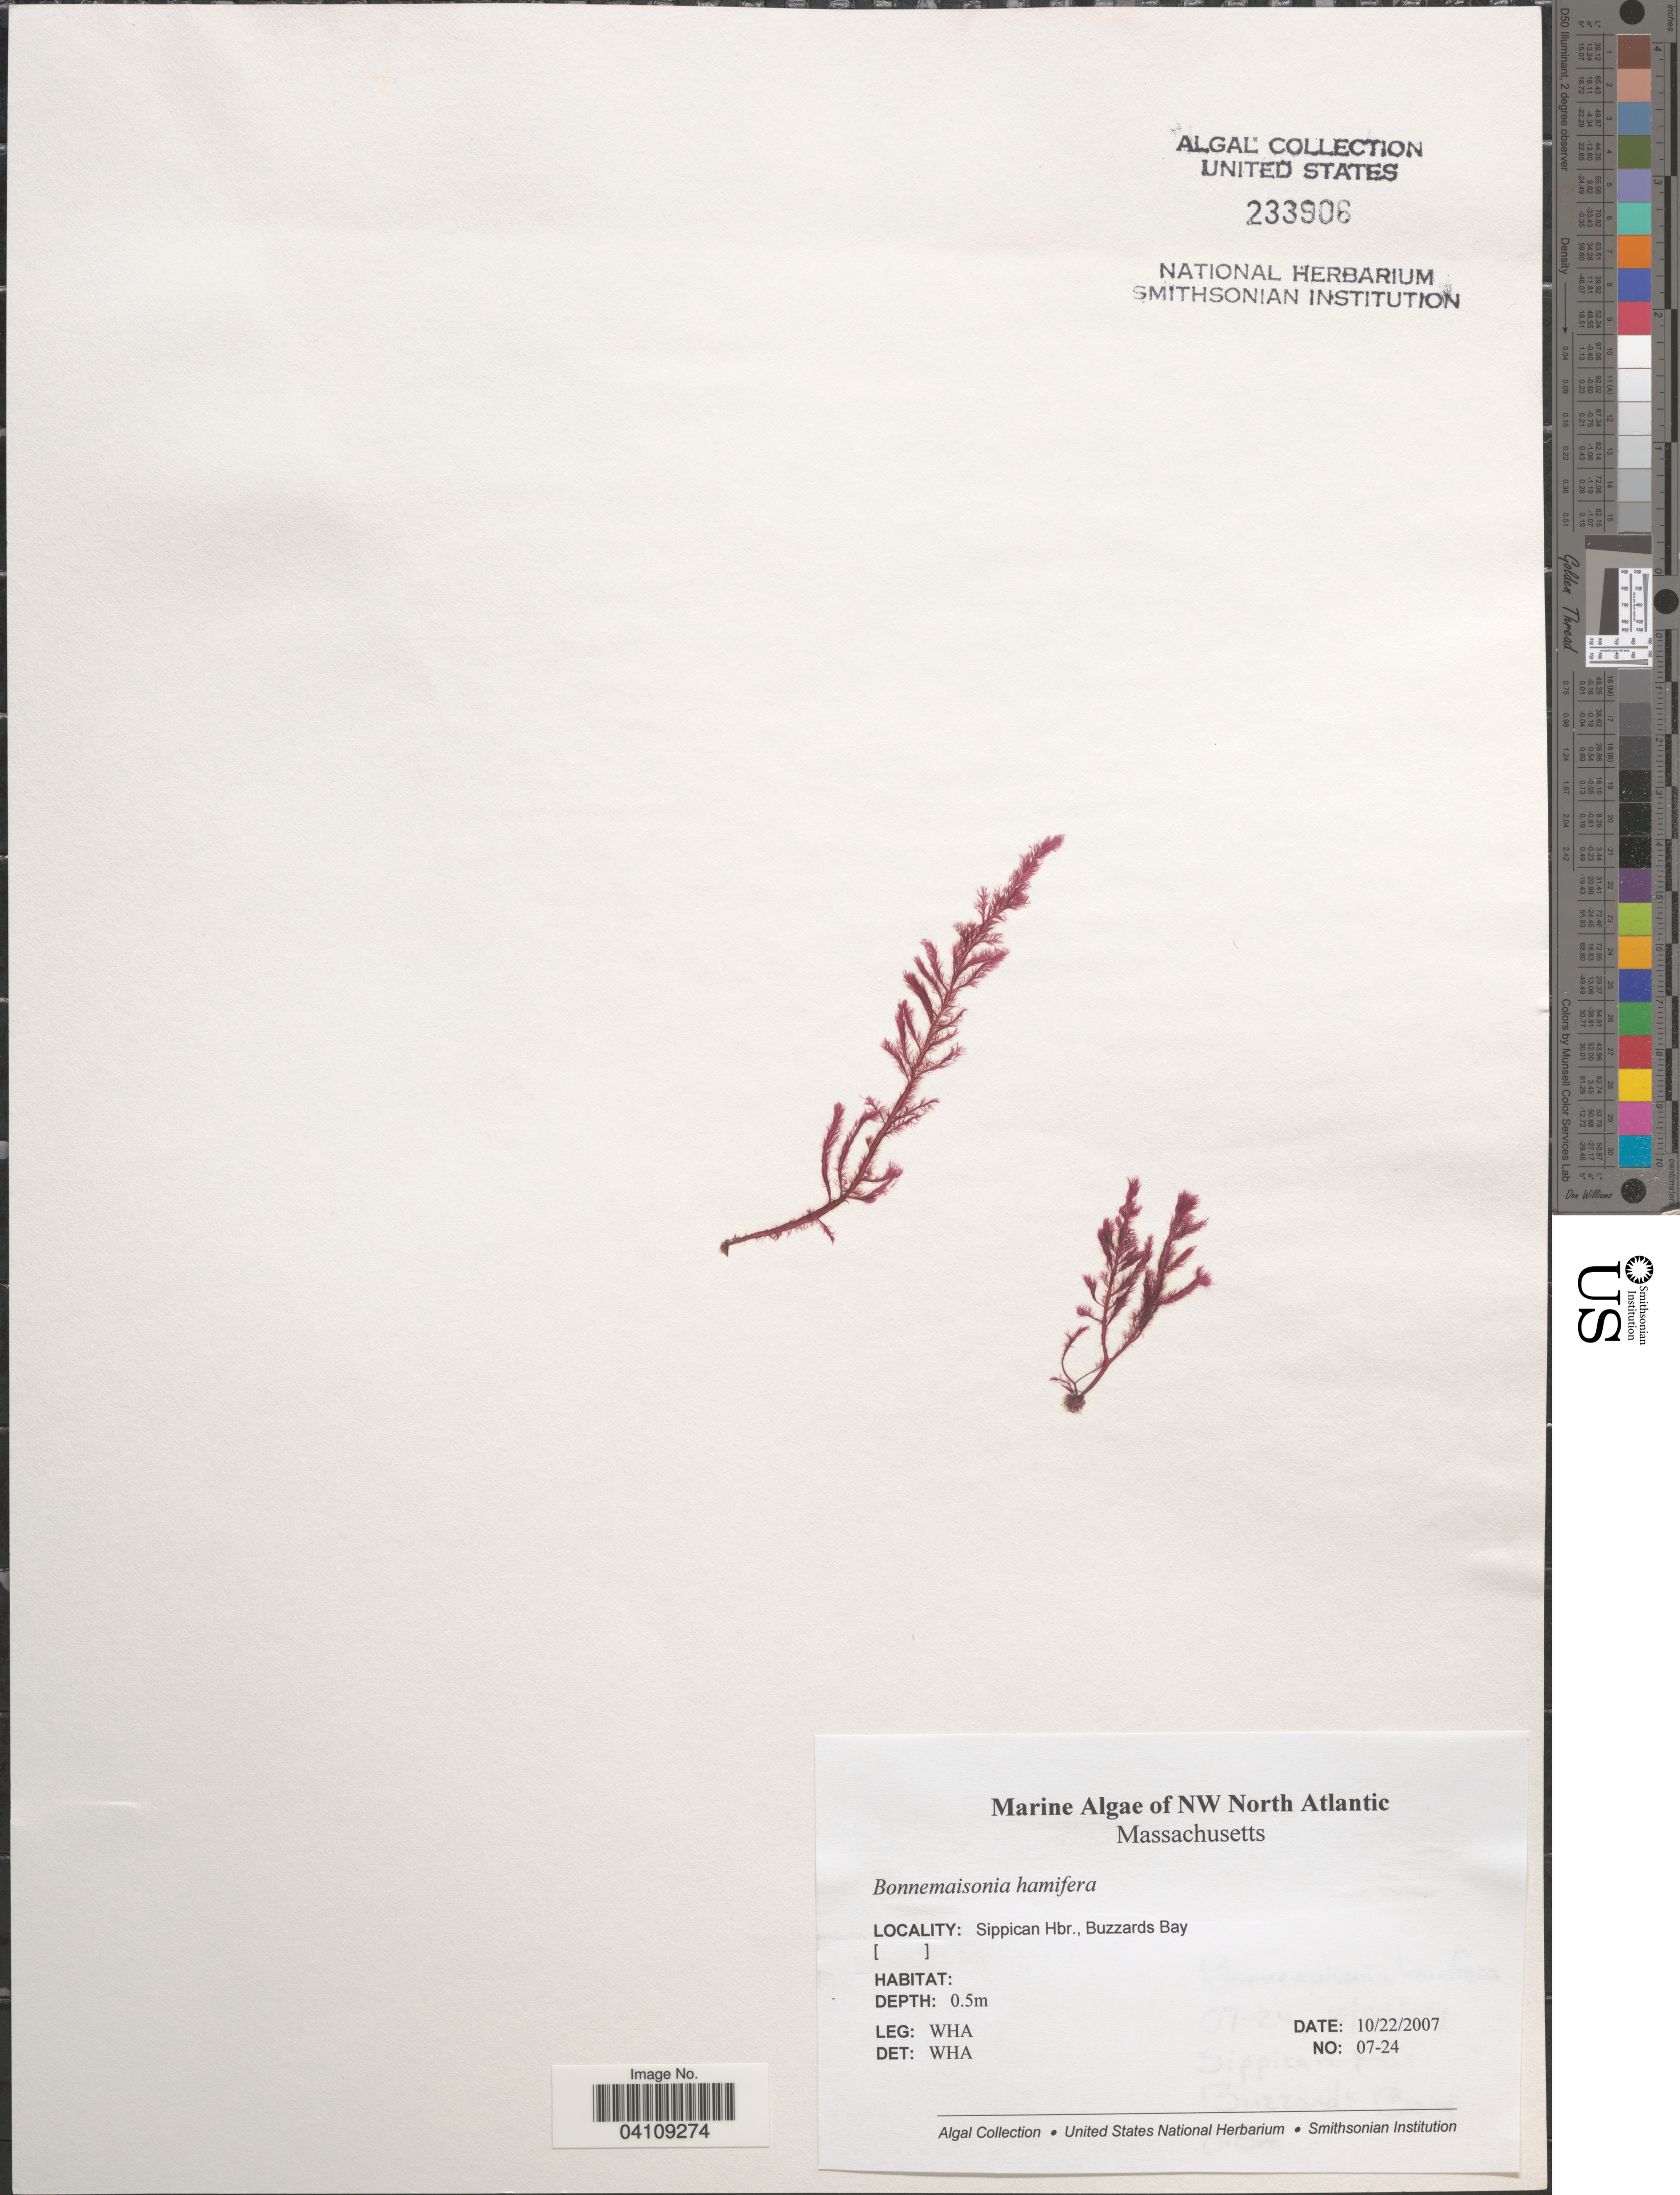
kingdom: Plantae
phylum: Rhodophyta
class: Florideophyceae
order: Bonnemaisoniales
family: Bonnemaisoniaceae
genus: Bonnemaisonia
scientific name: Bonnemaisonia hamifera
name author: P. Hariot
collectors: W. H. Adey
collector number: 07-24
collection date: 2007-10-22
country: United States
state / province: Massachusetts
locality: NW North Atlantic. Sippican Hbr., Buzzards Bay.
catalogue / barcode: US 233906